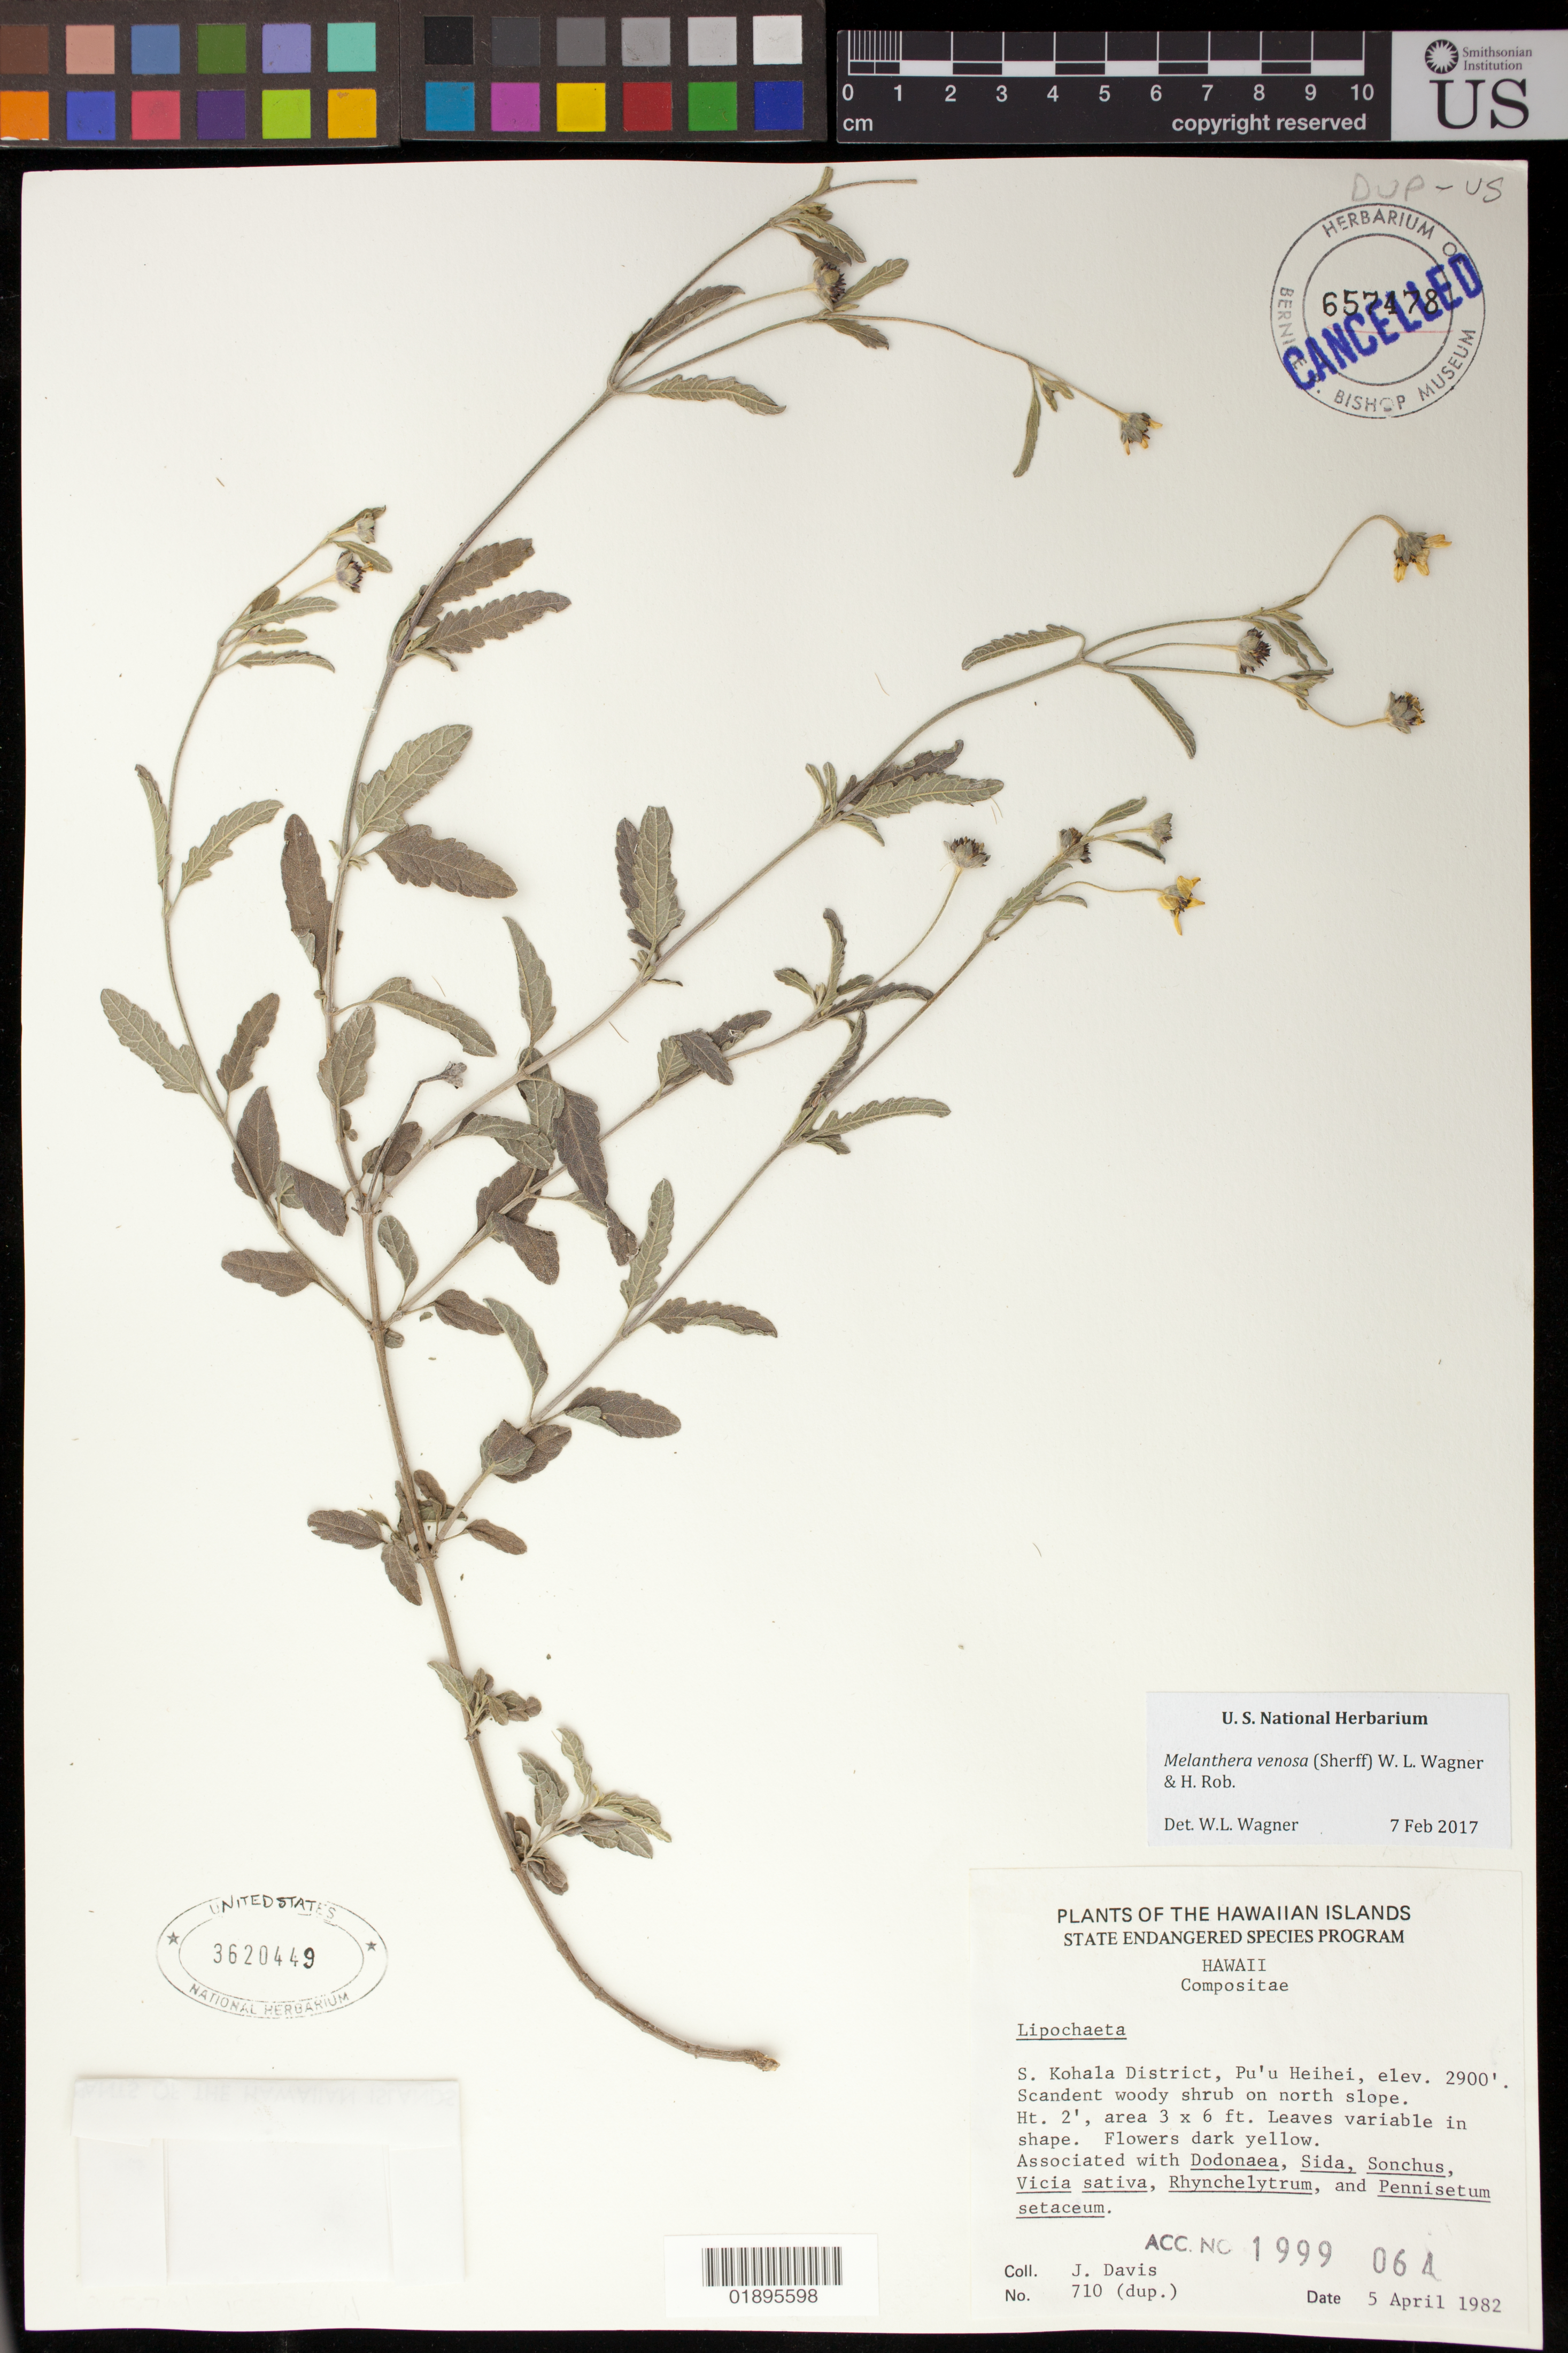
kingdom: Plantae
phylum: Tracheophyta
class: Magnoliopsida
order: Asterales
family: Asteraceae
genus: Wollastonia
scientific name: Wollastonia venosa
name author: (Sherff) Orchard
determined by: Wagner, W. L., (BOT), Smithsonian Institution - National Museum of Natural History (UNITED STATES)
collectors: J. Davis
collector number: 710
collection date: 1982-04-05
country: United States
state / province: Hawaii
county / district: Hawaii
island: Hawaii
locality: S. Kohala District, Pu'u Heihei.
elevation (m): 884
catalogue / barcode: US 3620449